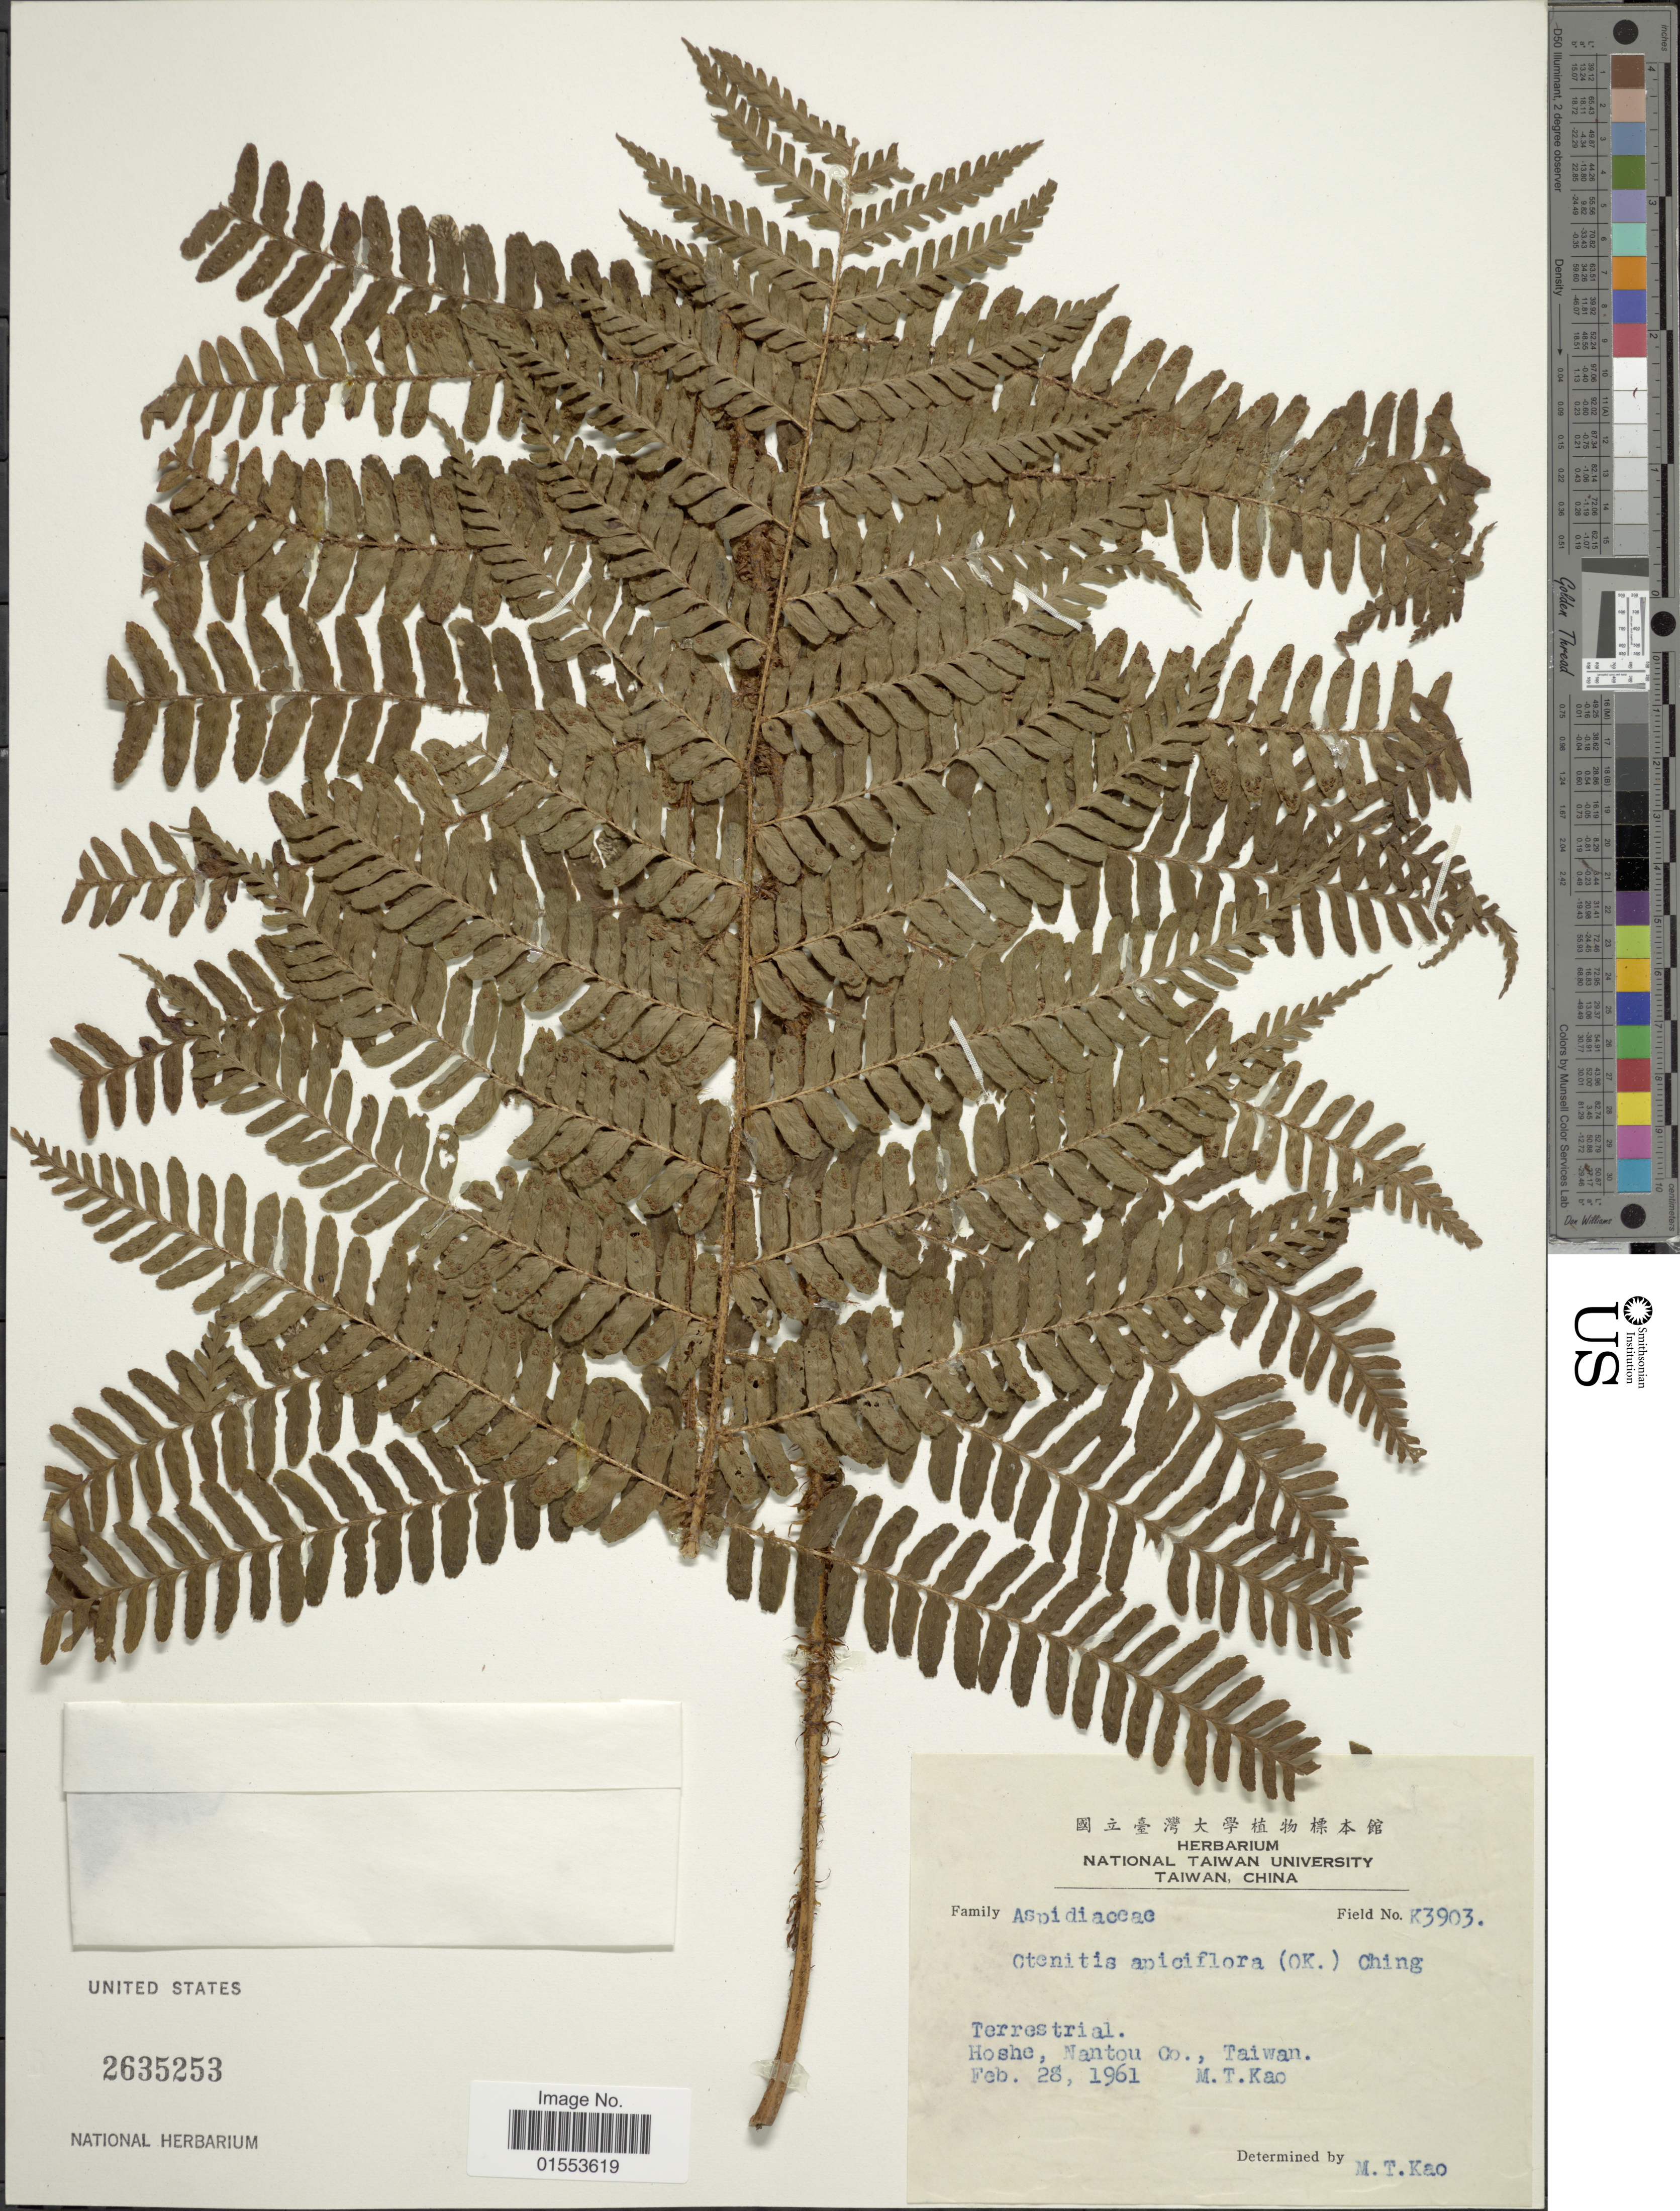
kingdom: Plantae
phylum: Tracheophyta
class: Polypodiopsida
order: Polypodiales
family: Dryopteridaceae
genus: Dryopteris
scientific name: Dryopteris apiciflora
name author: (Wall. ex Mett.) Kuntze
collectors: M. T. Kao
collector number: K3903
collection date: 1961-02-28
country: Taiwan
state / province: Nantou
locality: Hoshe, Nantou Co., Taiwan.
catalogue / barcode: US 2635253